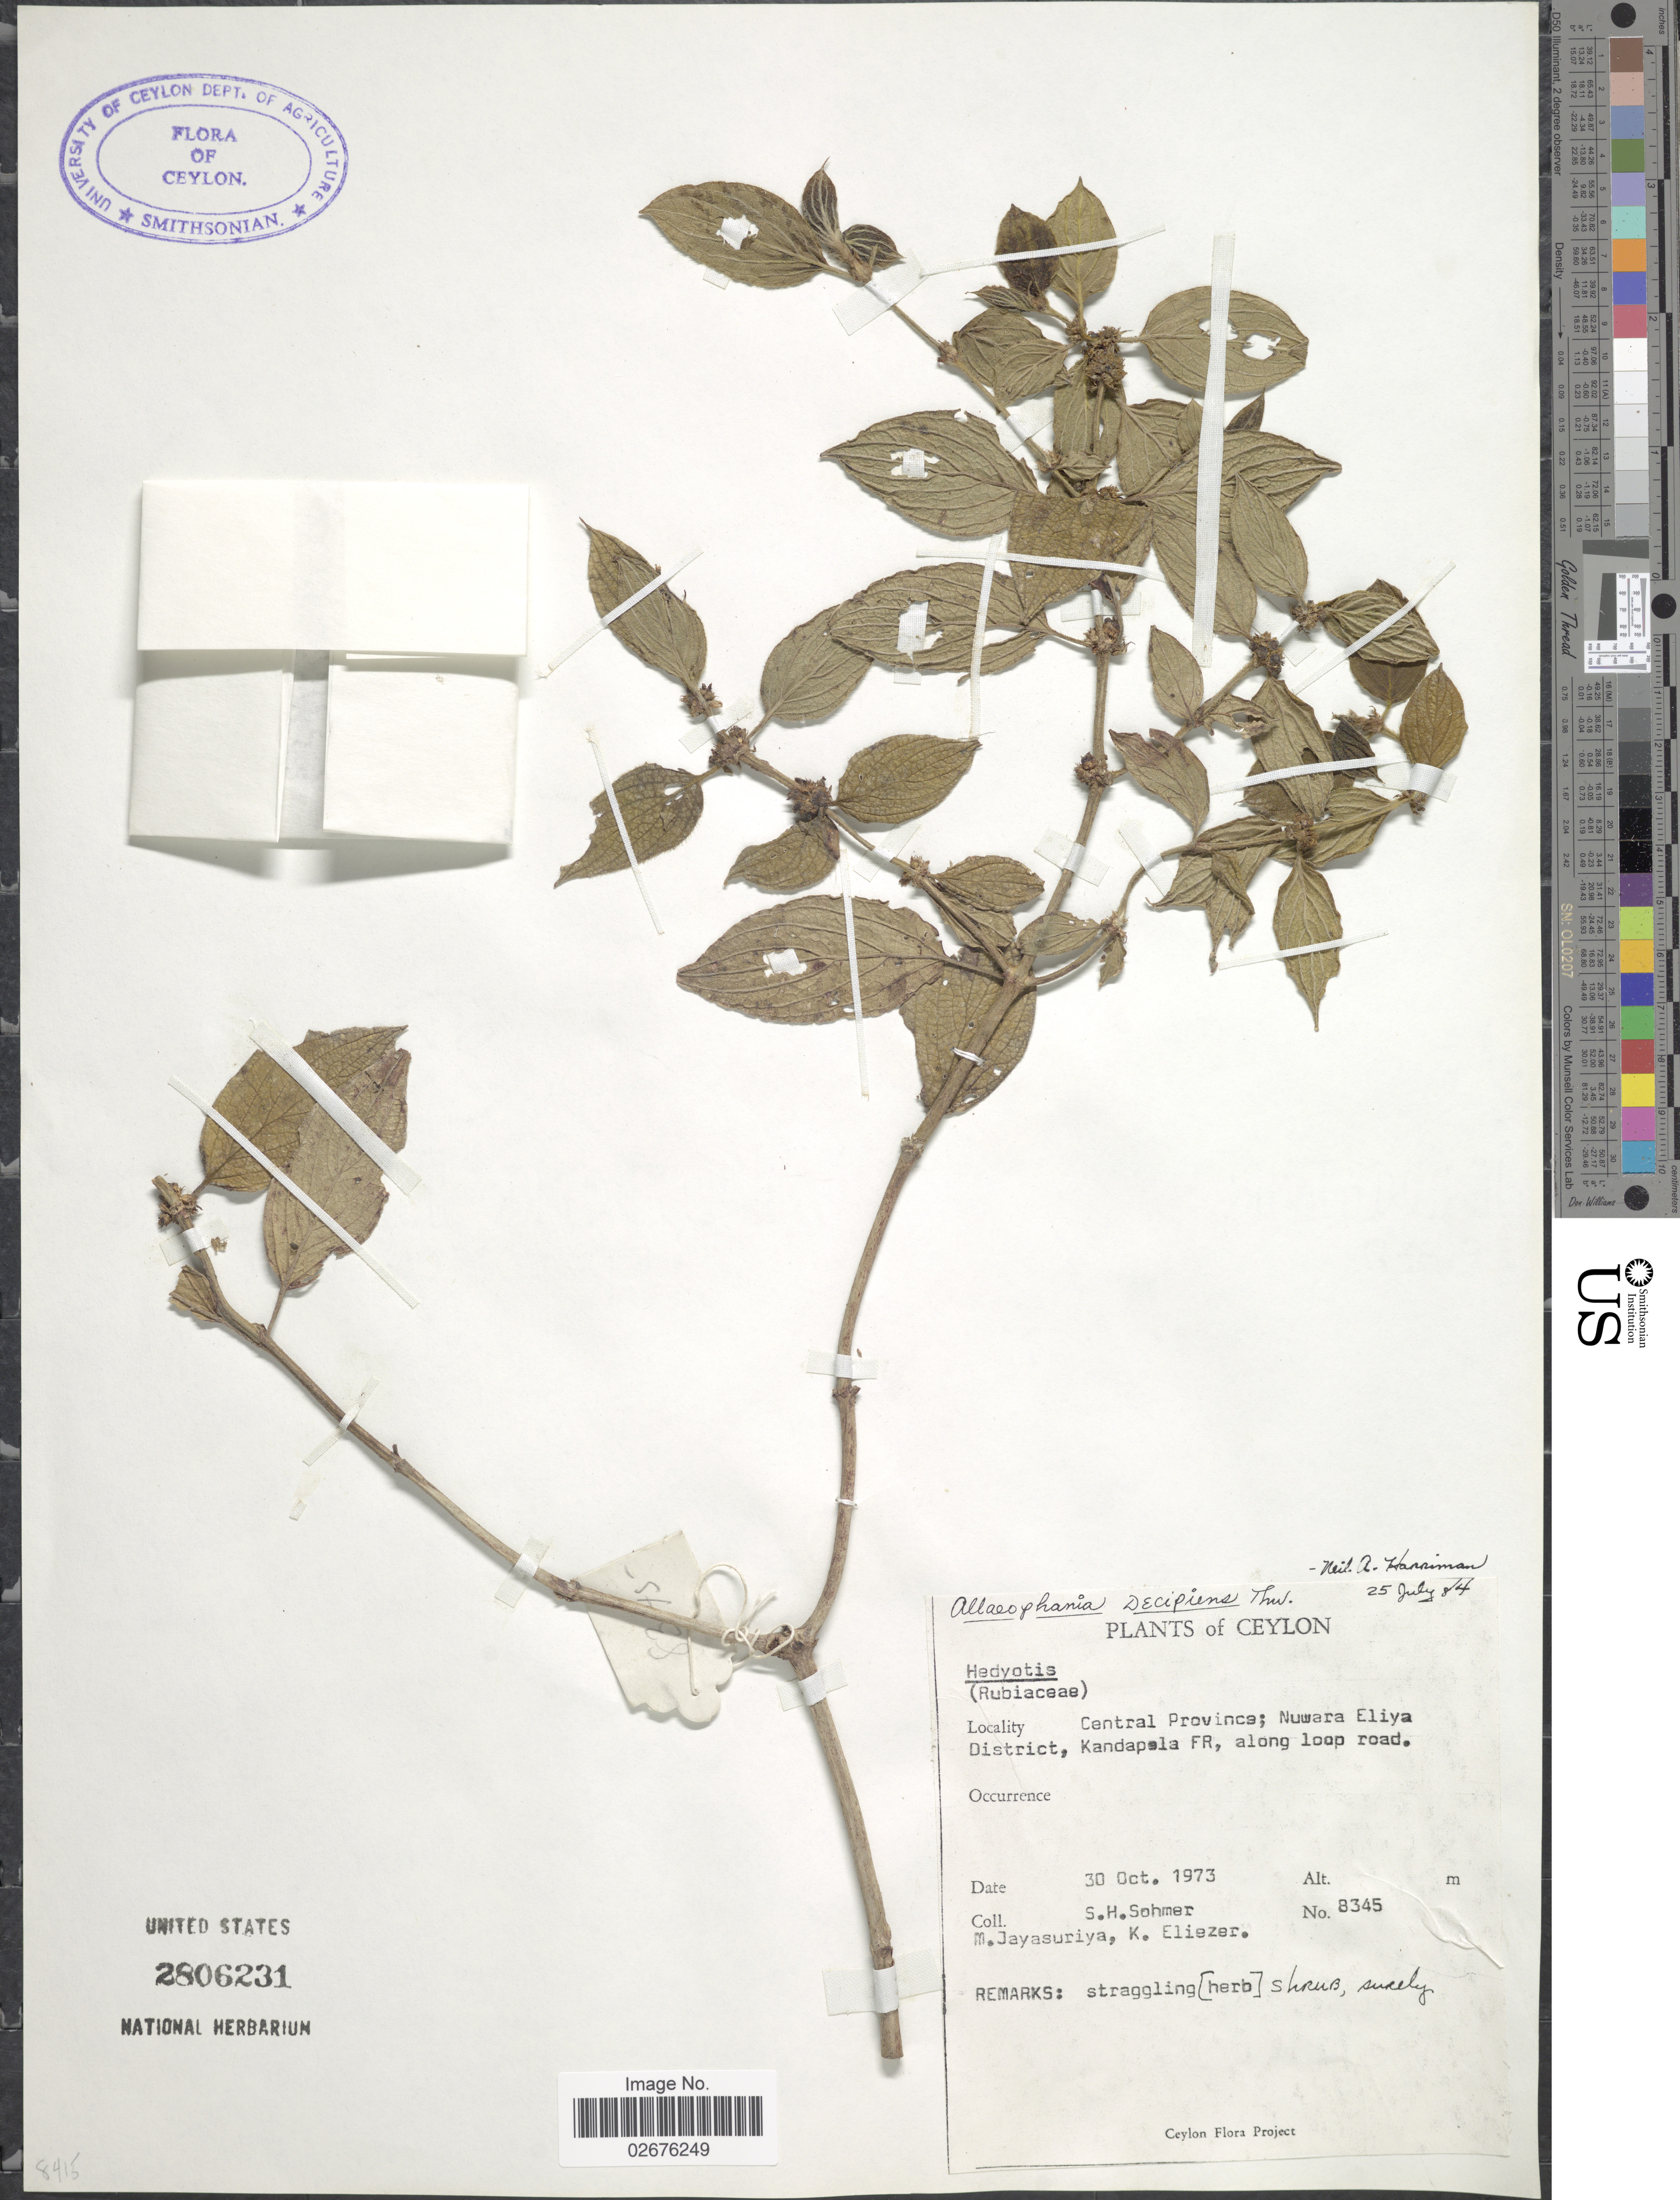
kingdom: Plantae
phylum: Tracheophyta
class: Magnoliopsida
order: Gentianales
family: Rubiaceae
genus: Allaeophania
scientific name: Allaeophania decipiens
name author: Thwaites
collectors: S. H. Sohmer, M. Jayasuriya & K. Eliezer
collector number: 8345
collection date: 1973-10-30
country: Sri Lanka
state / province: Central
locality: Ceylon. Central Province; Nuwara Eliya District, Kandapala FR, along loop road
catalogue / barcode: US 2806231